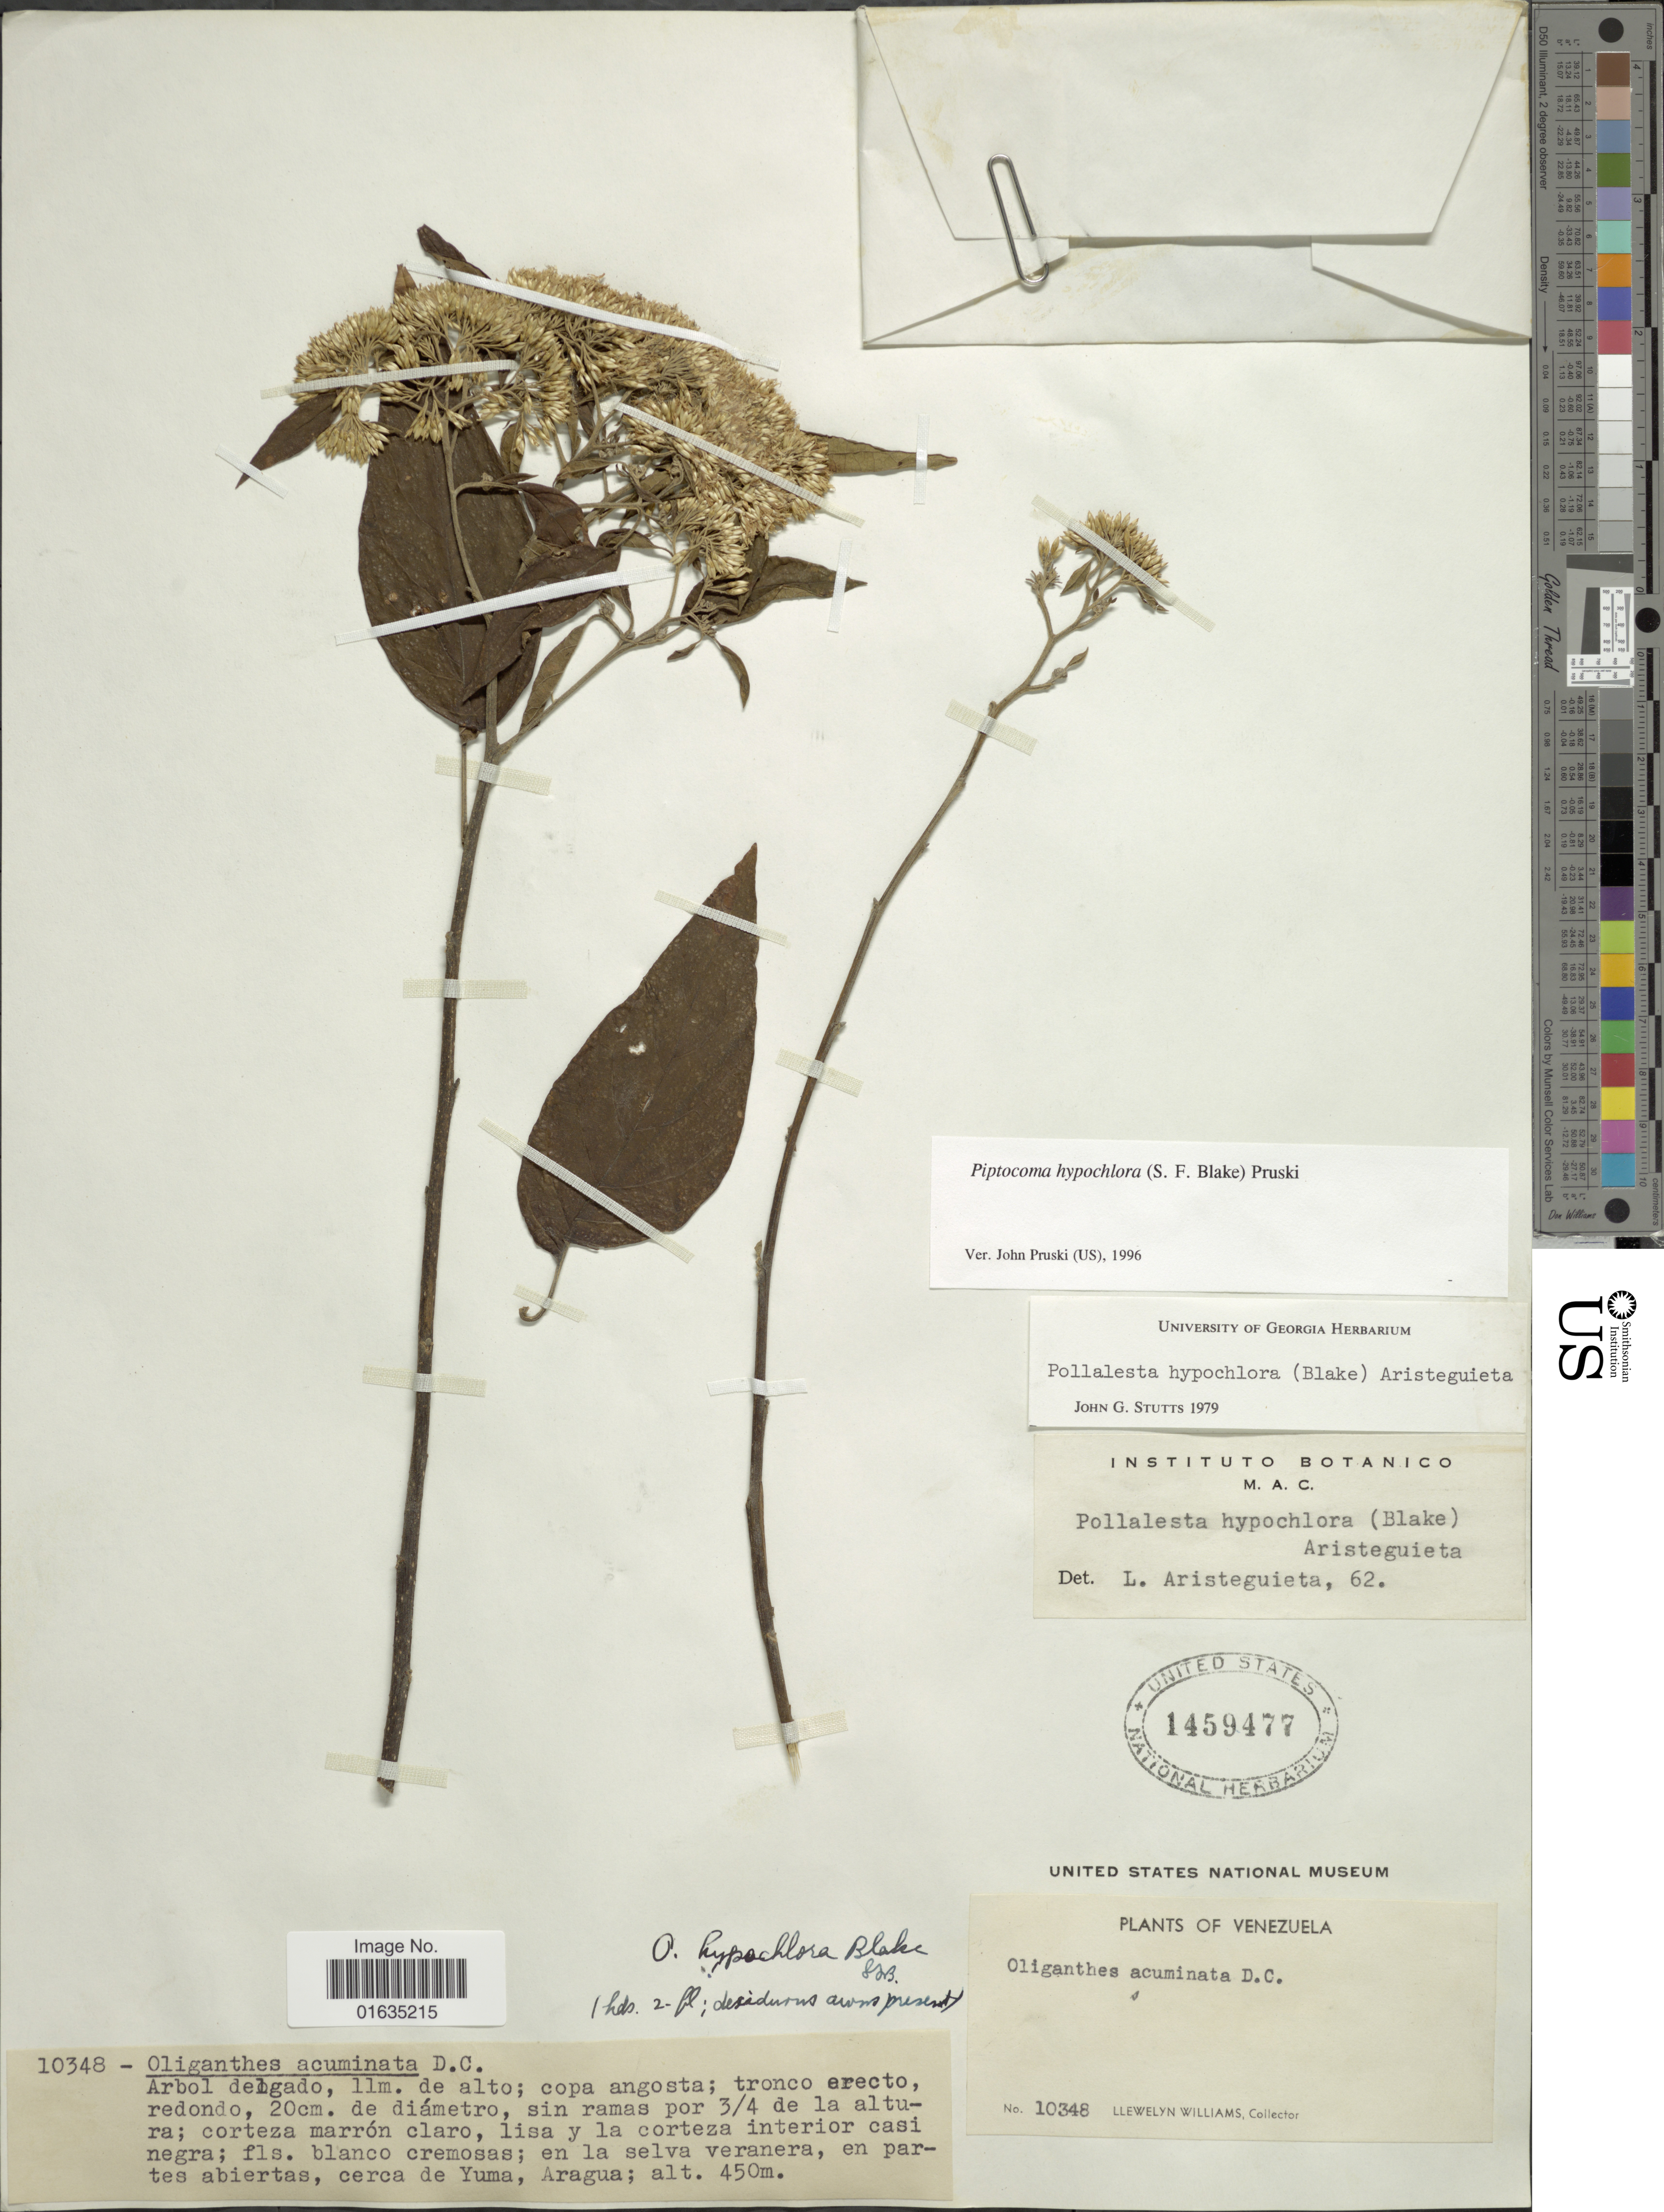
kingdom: Plantae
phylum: Tracheophyta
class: Magnoliopsida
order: Asterales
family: Asteraceae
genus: Piptocoma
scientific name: Piptocoma hypochlora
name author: (S.F. Blake) Pruski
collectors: Ll. Williams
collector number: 10348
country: Venezuela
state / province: Aragua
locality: Cerca de Yuma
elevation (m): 450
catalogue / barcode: US 1459477